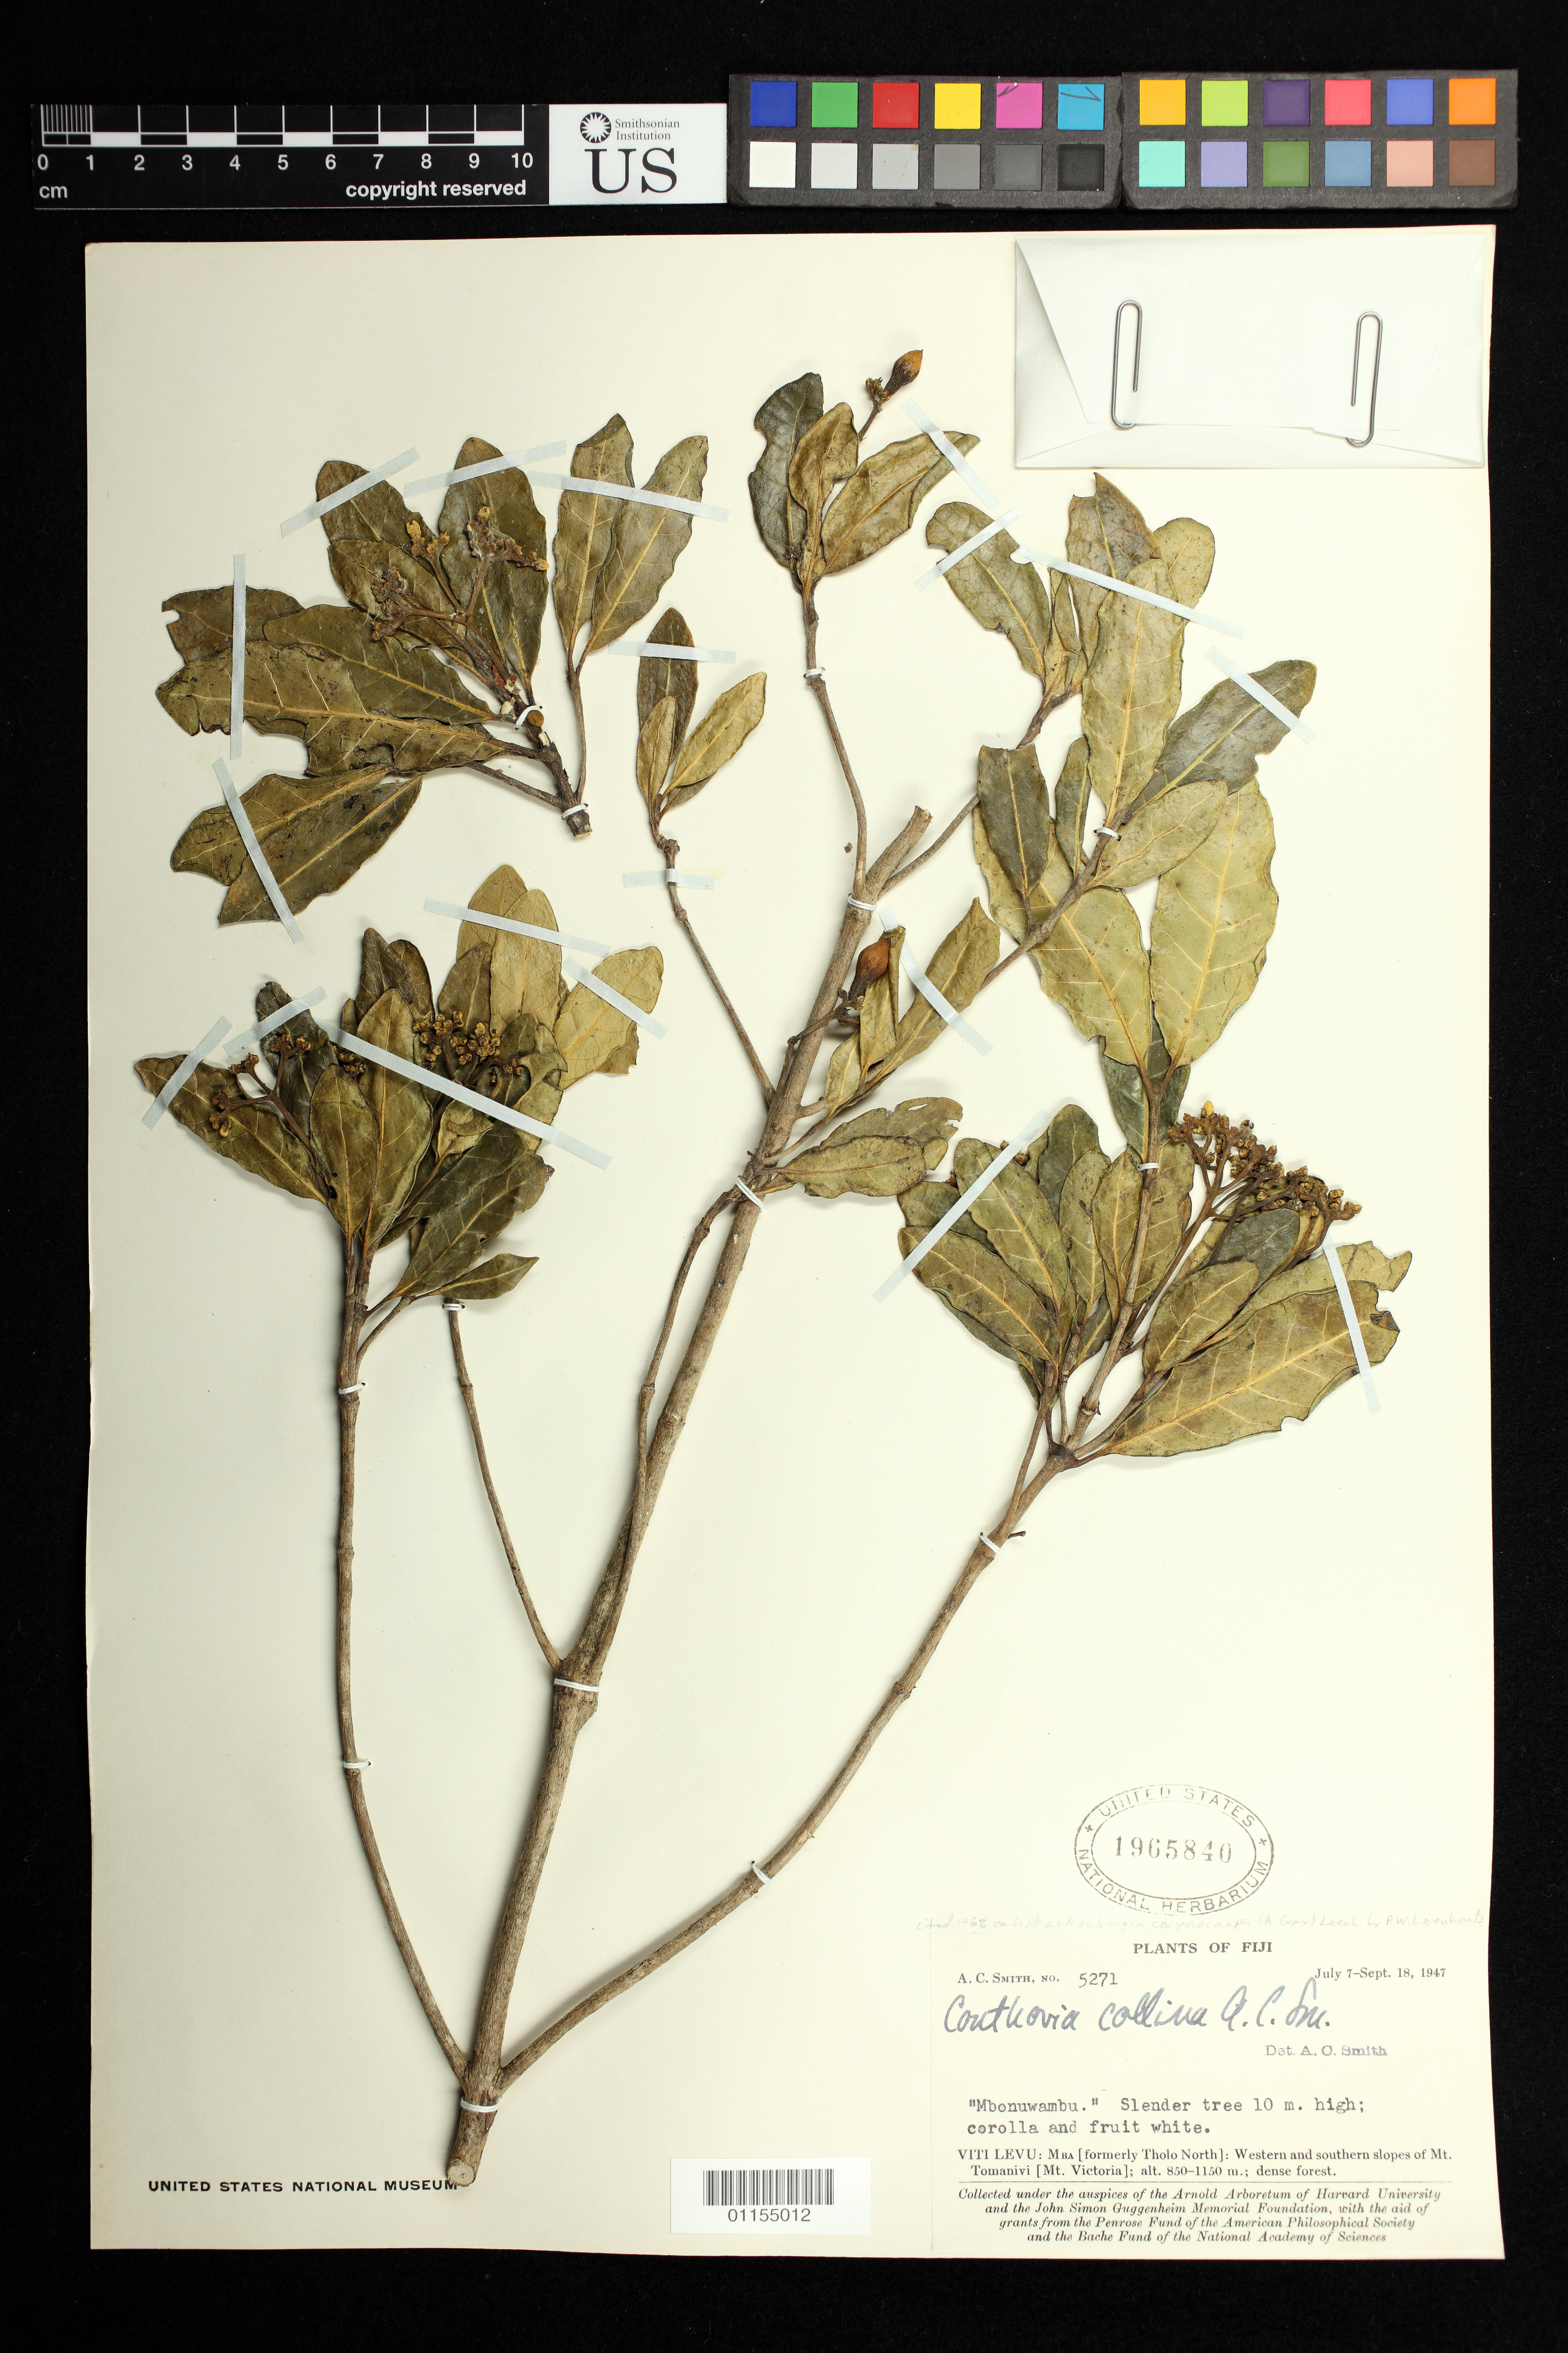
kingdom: Plantae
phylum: Tracheophyta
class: Magnoliopsida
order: Gentianales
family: Loganiaceae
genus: Neuburgia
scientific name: Neuburgia corynocarpa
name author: (A. Gray) Leenh.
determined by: Leenhouts, J.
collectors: A. C. Smith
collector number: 5271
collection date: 1947-07-07/1947-09-18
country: Fiji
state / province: Mba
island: Viti Levu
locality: Western and southern slopes of Mt. Tomanivi [Mt. Victoria]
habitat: Dense forest.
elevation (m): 850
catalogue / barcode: US 1965840